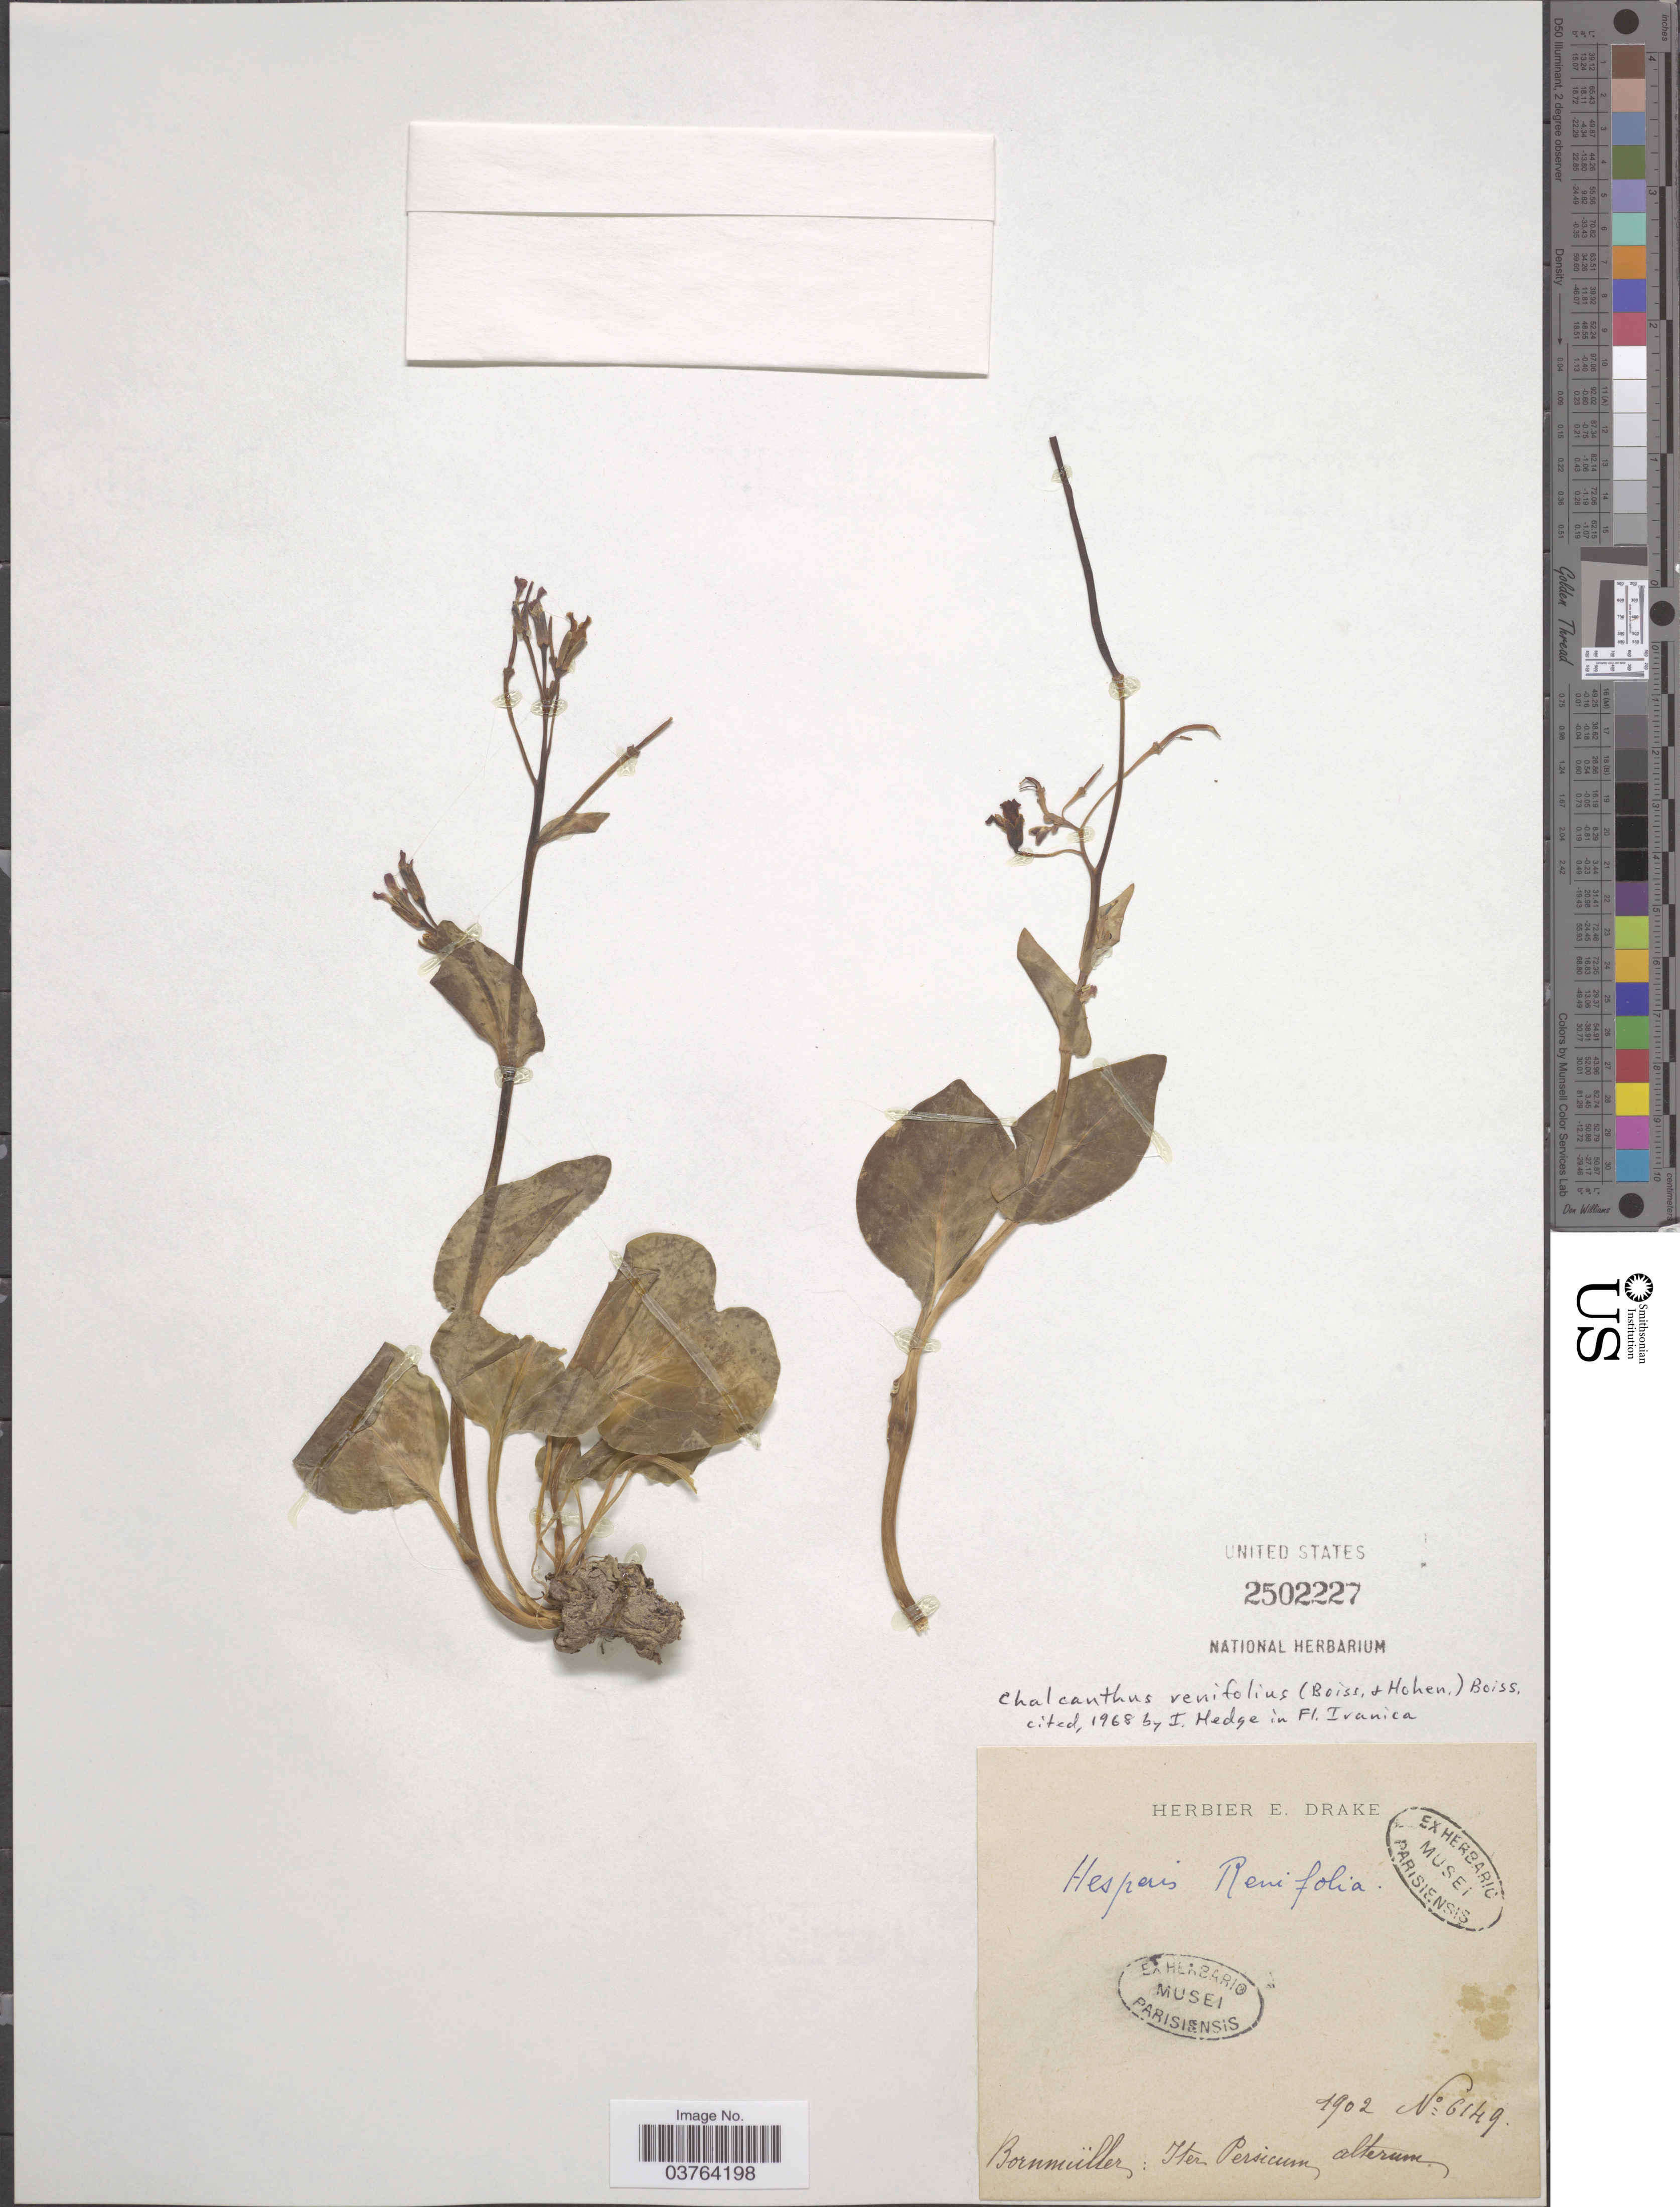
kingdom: Plantae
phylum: Tracheophyta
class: Magnoliopsida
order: Brassicales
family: Brassicaceae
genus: Chalcanthus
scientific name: Chalcanthus renifolius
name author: (Boiss. & Hohen.) Boiss.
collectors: Bornmüller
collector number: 6149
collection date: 1902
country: Iran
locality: Iter Persicum alterum.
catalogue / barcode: US 2502227